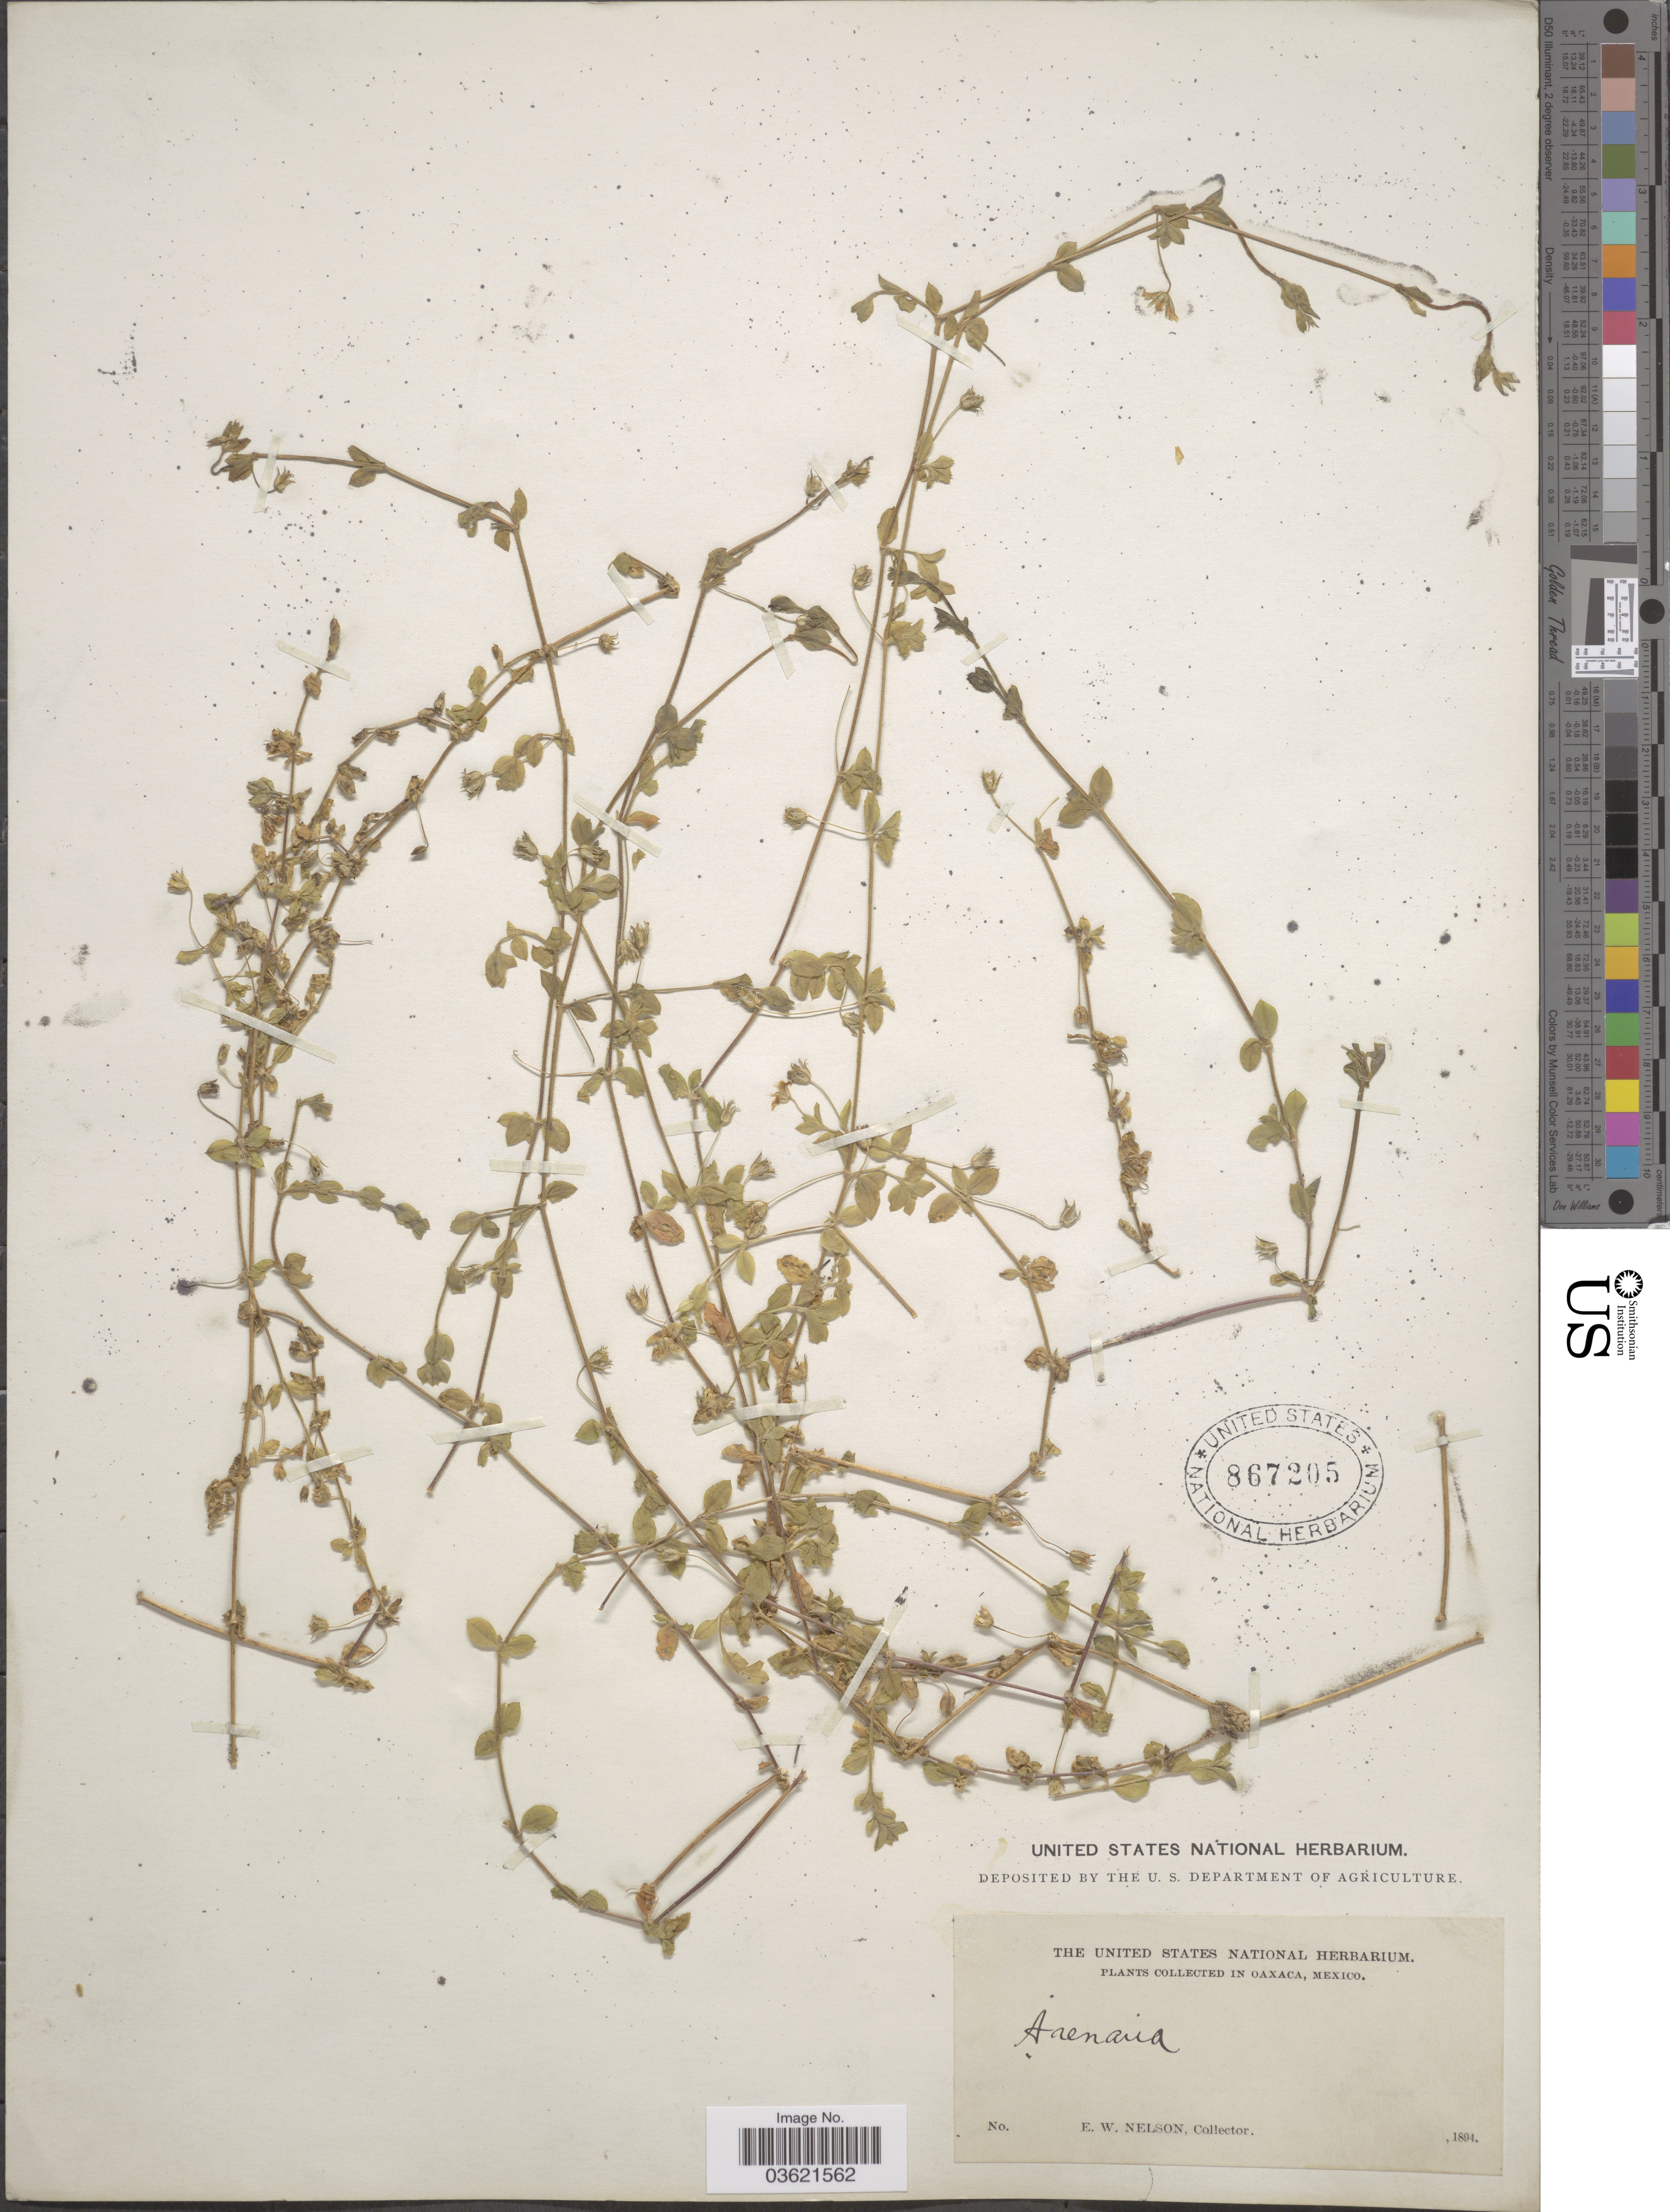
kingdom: Plantae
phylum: Tracheophyta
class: Magnoliopsida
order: Caryophyllales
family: Caryophyllaceae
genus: Arenaria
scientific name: Arenaria megalantha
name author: (Rohrb.) F.N. Williams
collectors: E. W. Nelson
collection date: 1894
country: Mexico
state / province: Oaxaca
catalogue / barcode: US 867205